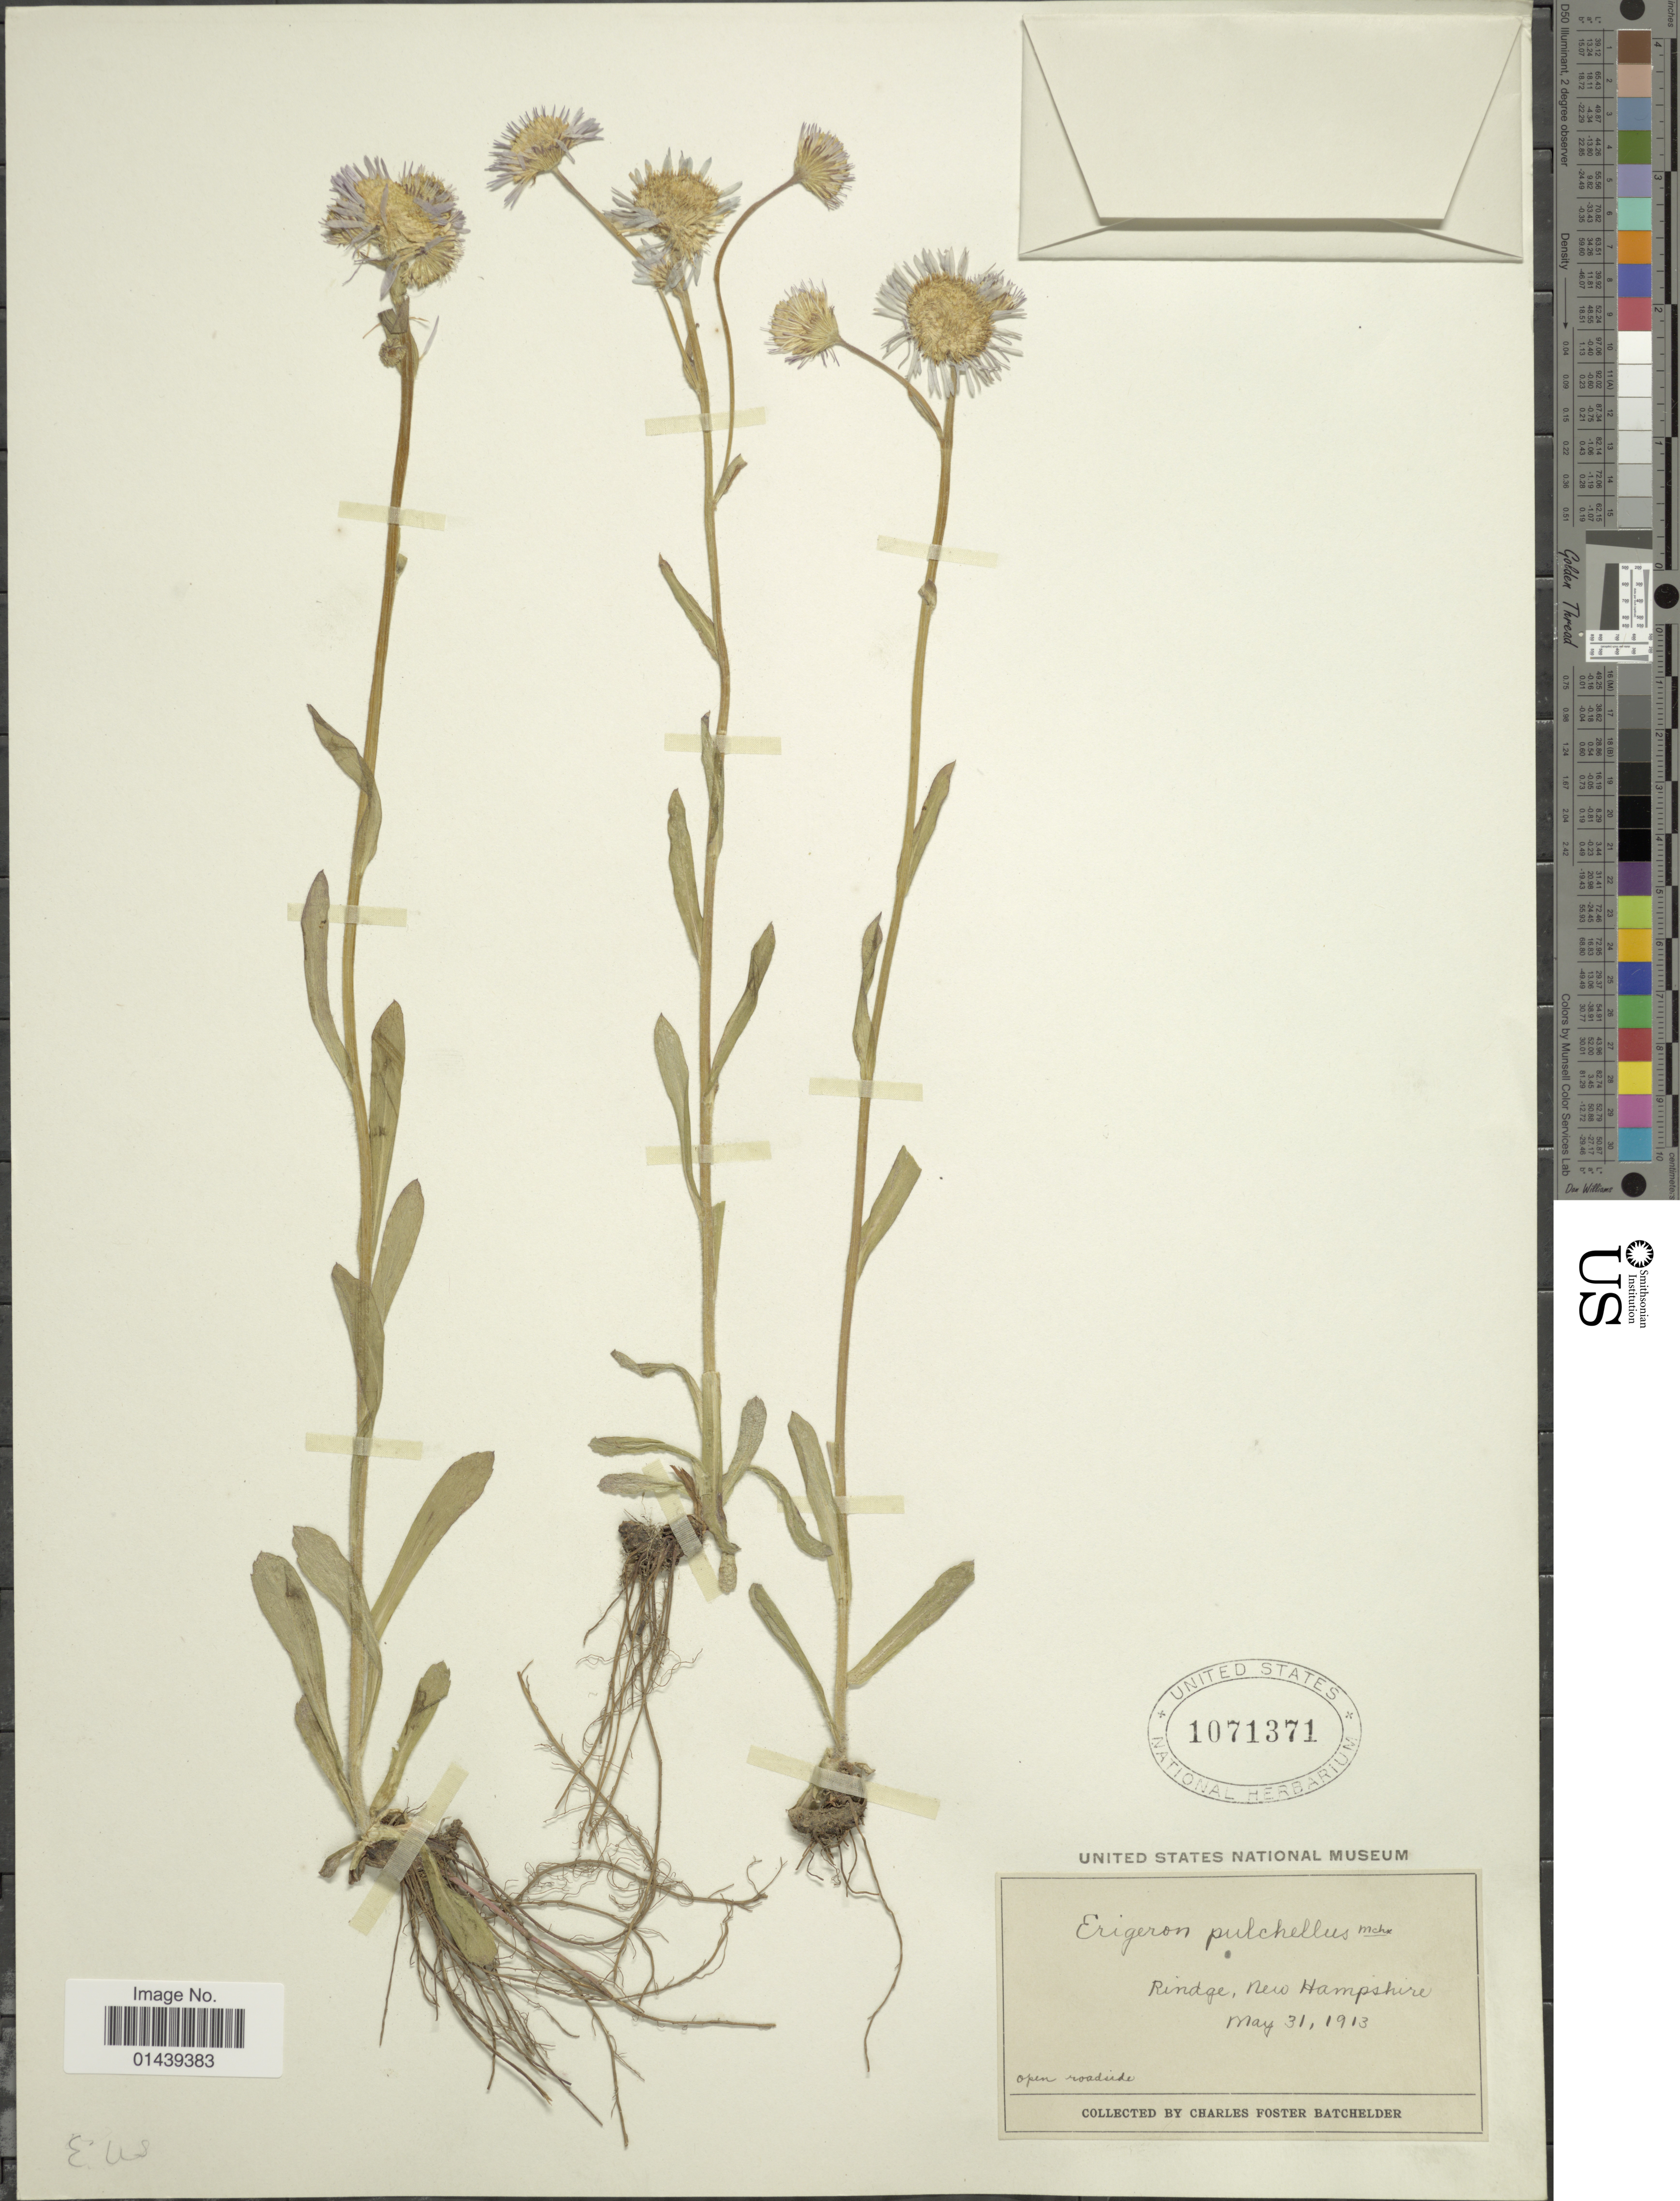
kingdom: Plantae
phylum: Tracheophyta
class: Magnoliopsida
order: Asterales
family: Asteraceae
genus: Erigeron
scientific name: Erigeron pulchellus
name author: Michx.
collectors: C. Batchelder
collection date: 1913-05-31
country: United States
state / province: New Hampshire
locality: Rindge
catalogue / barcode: US 1071371